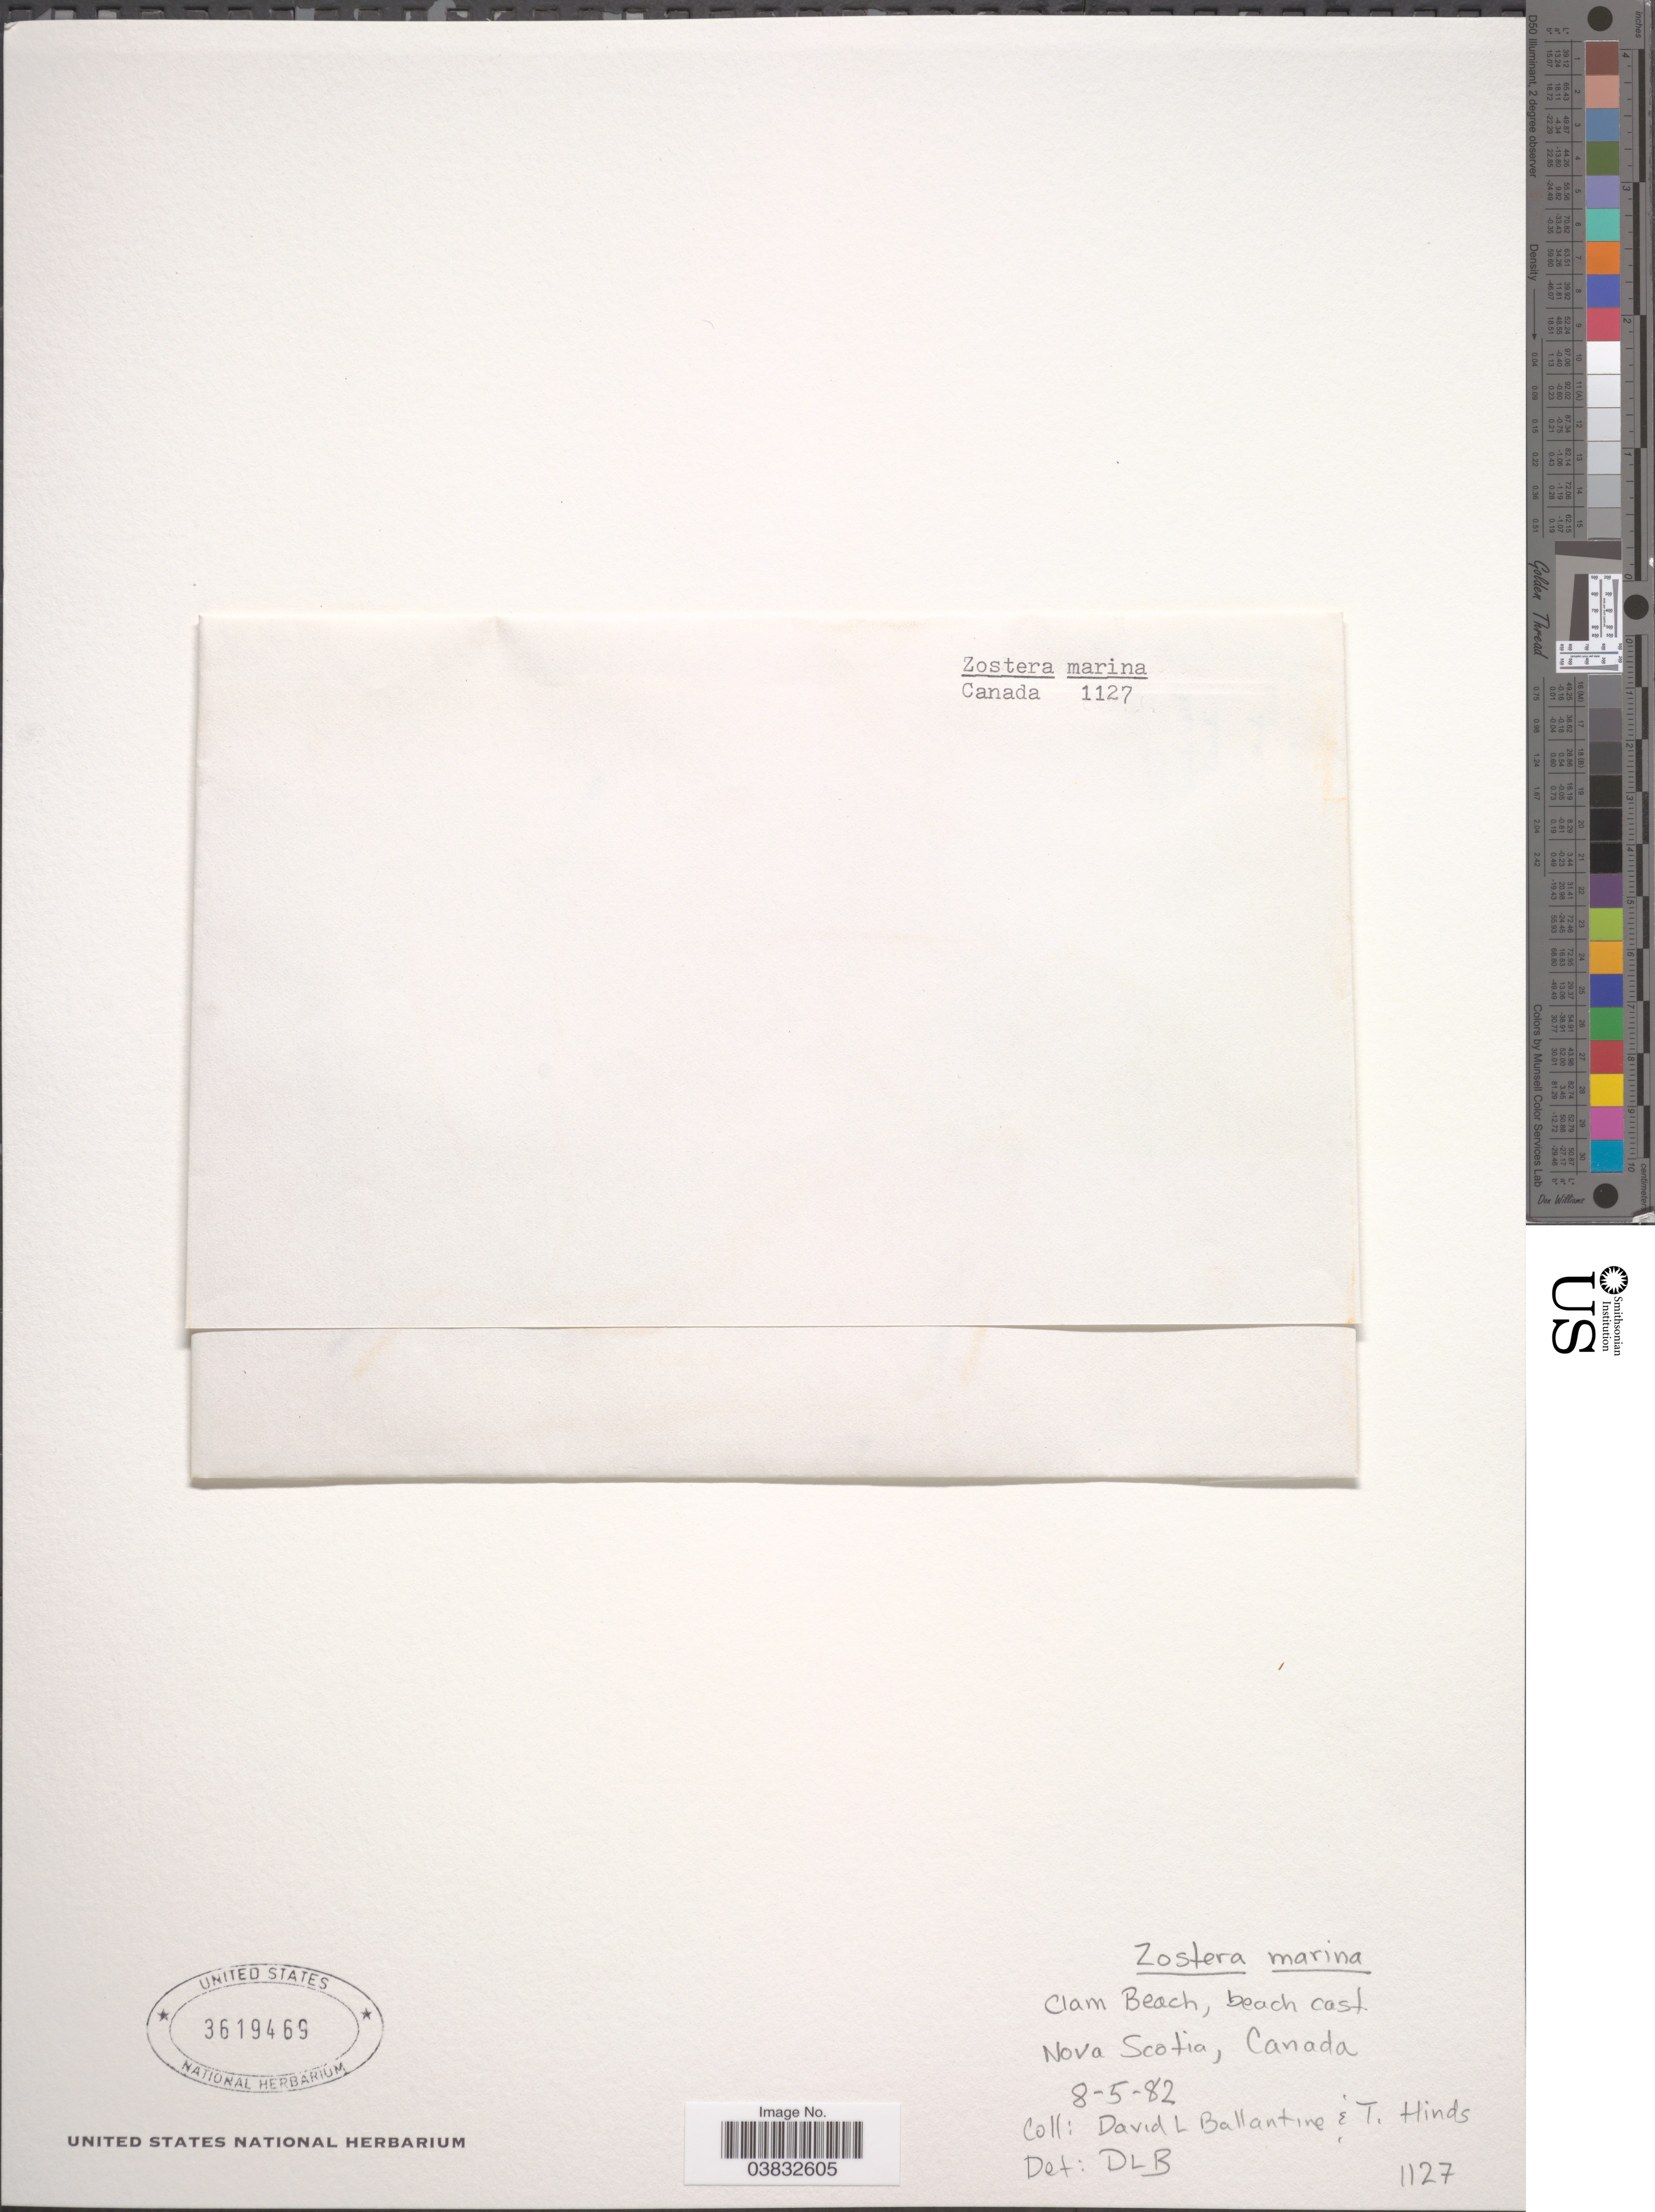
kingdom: Plantae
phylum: Tracheophyta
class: Liliopsida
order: Alismatales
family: Zosteraceae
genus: Zostera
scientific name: Zostera marina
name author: L.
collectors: D.L. Ballantine & T. E. Hinds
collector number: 1127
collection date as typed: Transcribed d/m/y: 5/8/82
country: Canada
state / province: Nova Scotia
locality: Clam Beach, beach cast.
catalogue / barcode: US 3619469